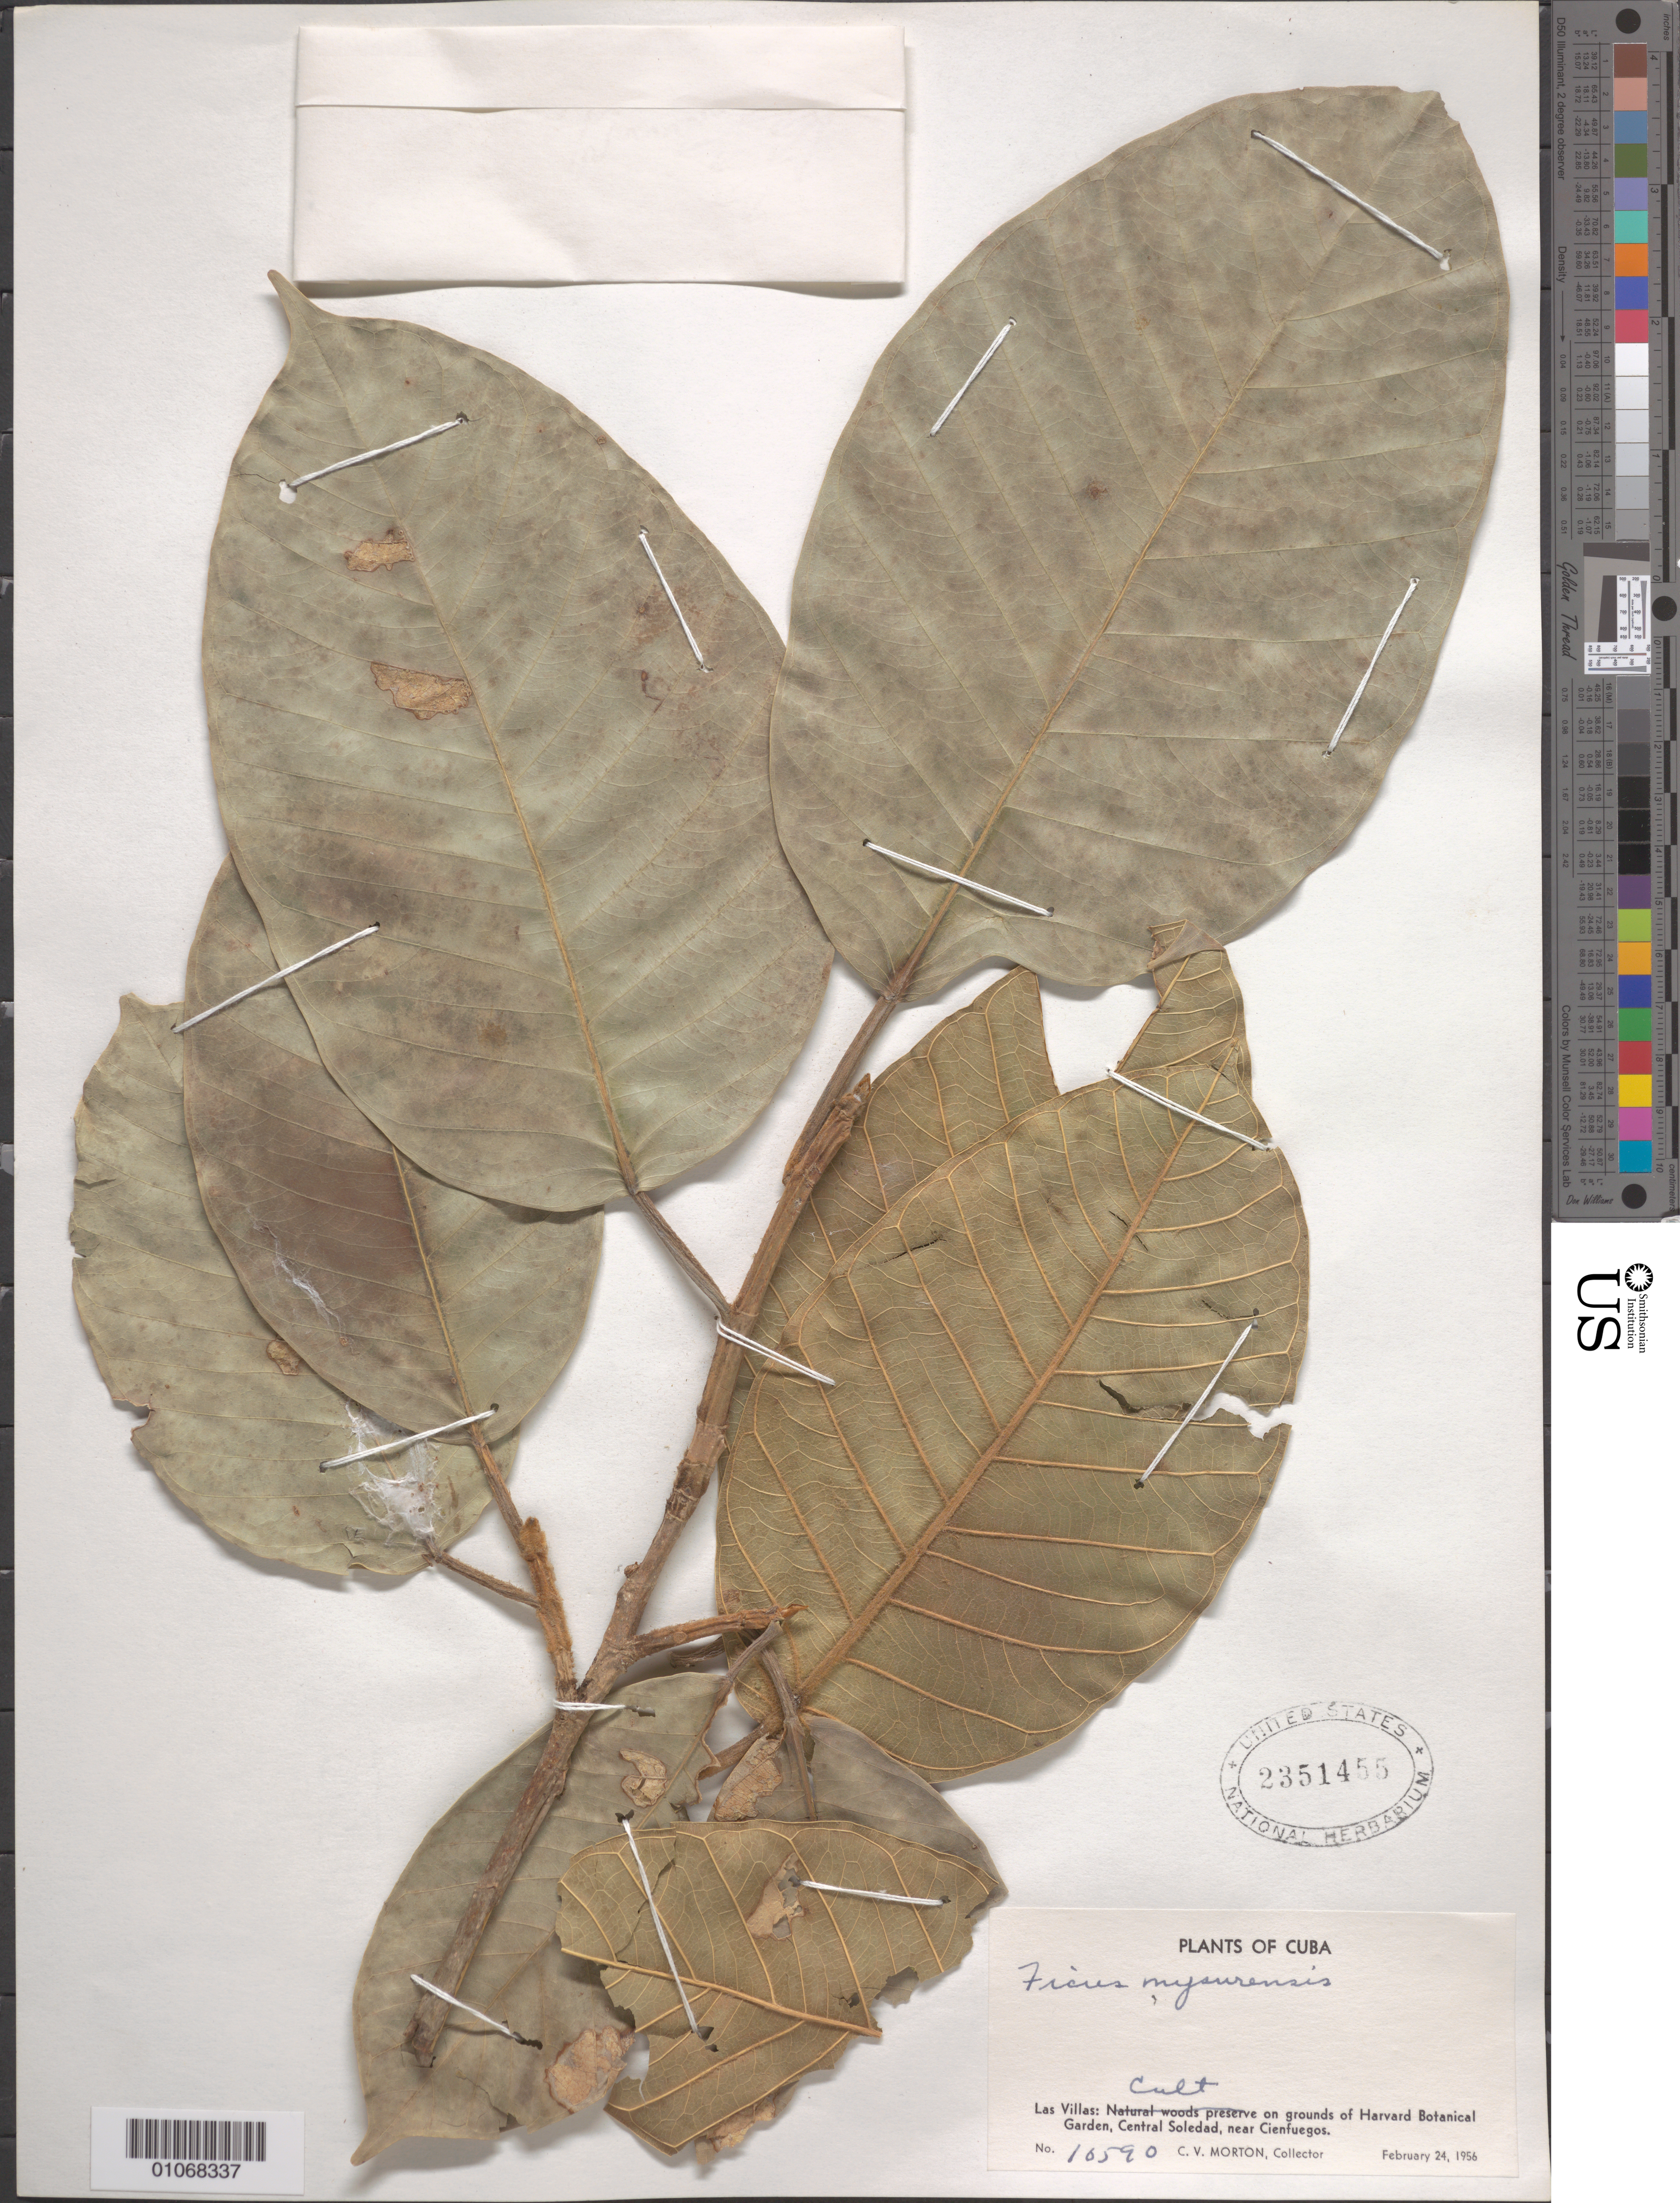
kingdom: Plantae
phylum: Tracheophyta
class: Magnoliopsida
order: Rosales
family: Moraceae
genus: Ficus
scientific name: Ficus mysorensis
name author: B. Heyne ex Roth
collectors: C. V. Morton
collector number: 16590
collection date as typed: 24 Mar 1956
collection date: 1956-03-24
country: Cuba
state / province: Cienfuegos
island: Cuba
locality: On grounds of Harvard Botanical Garden, Central Soledad, near Cienfuegos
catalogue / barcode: US 2351455